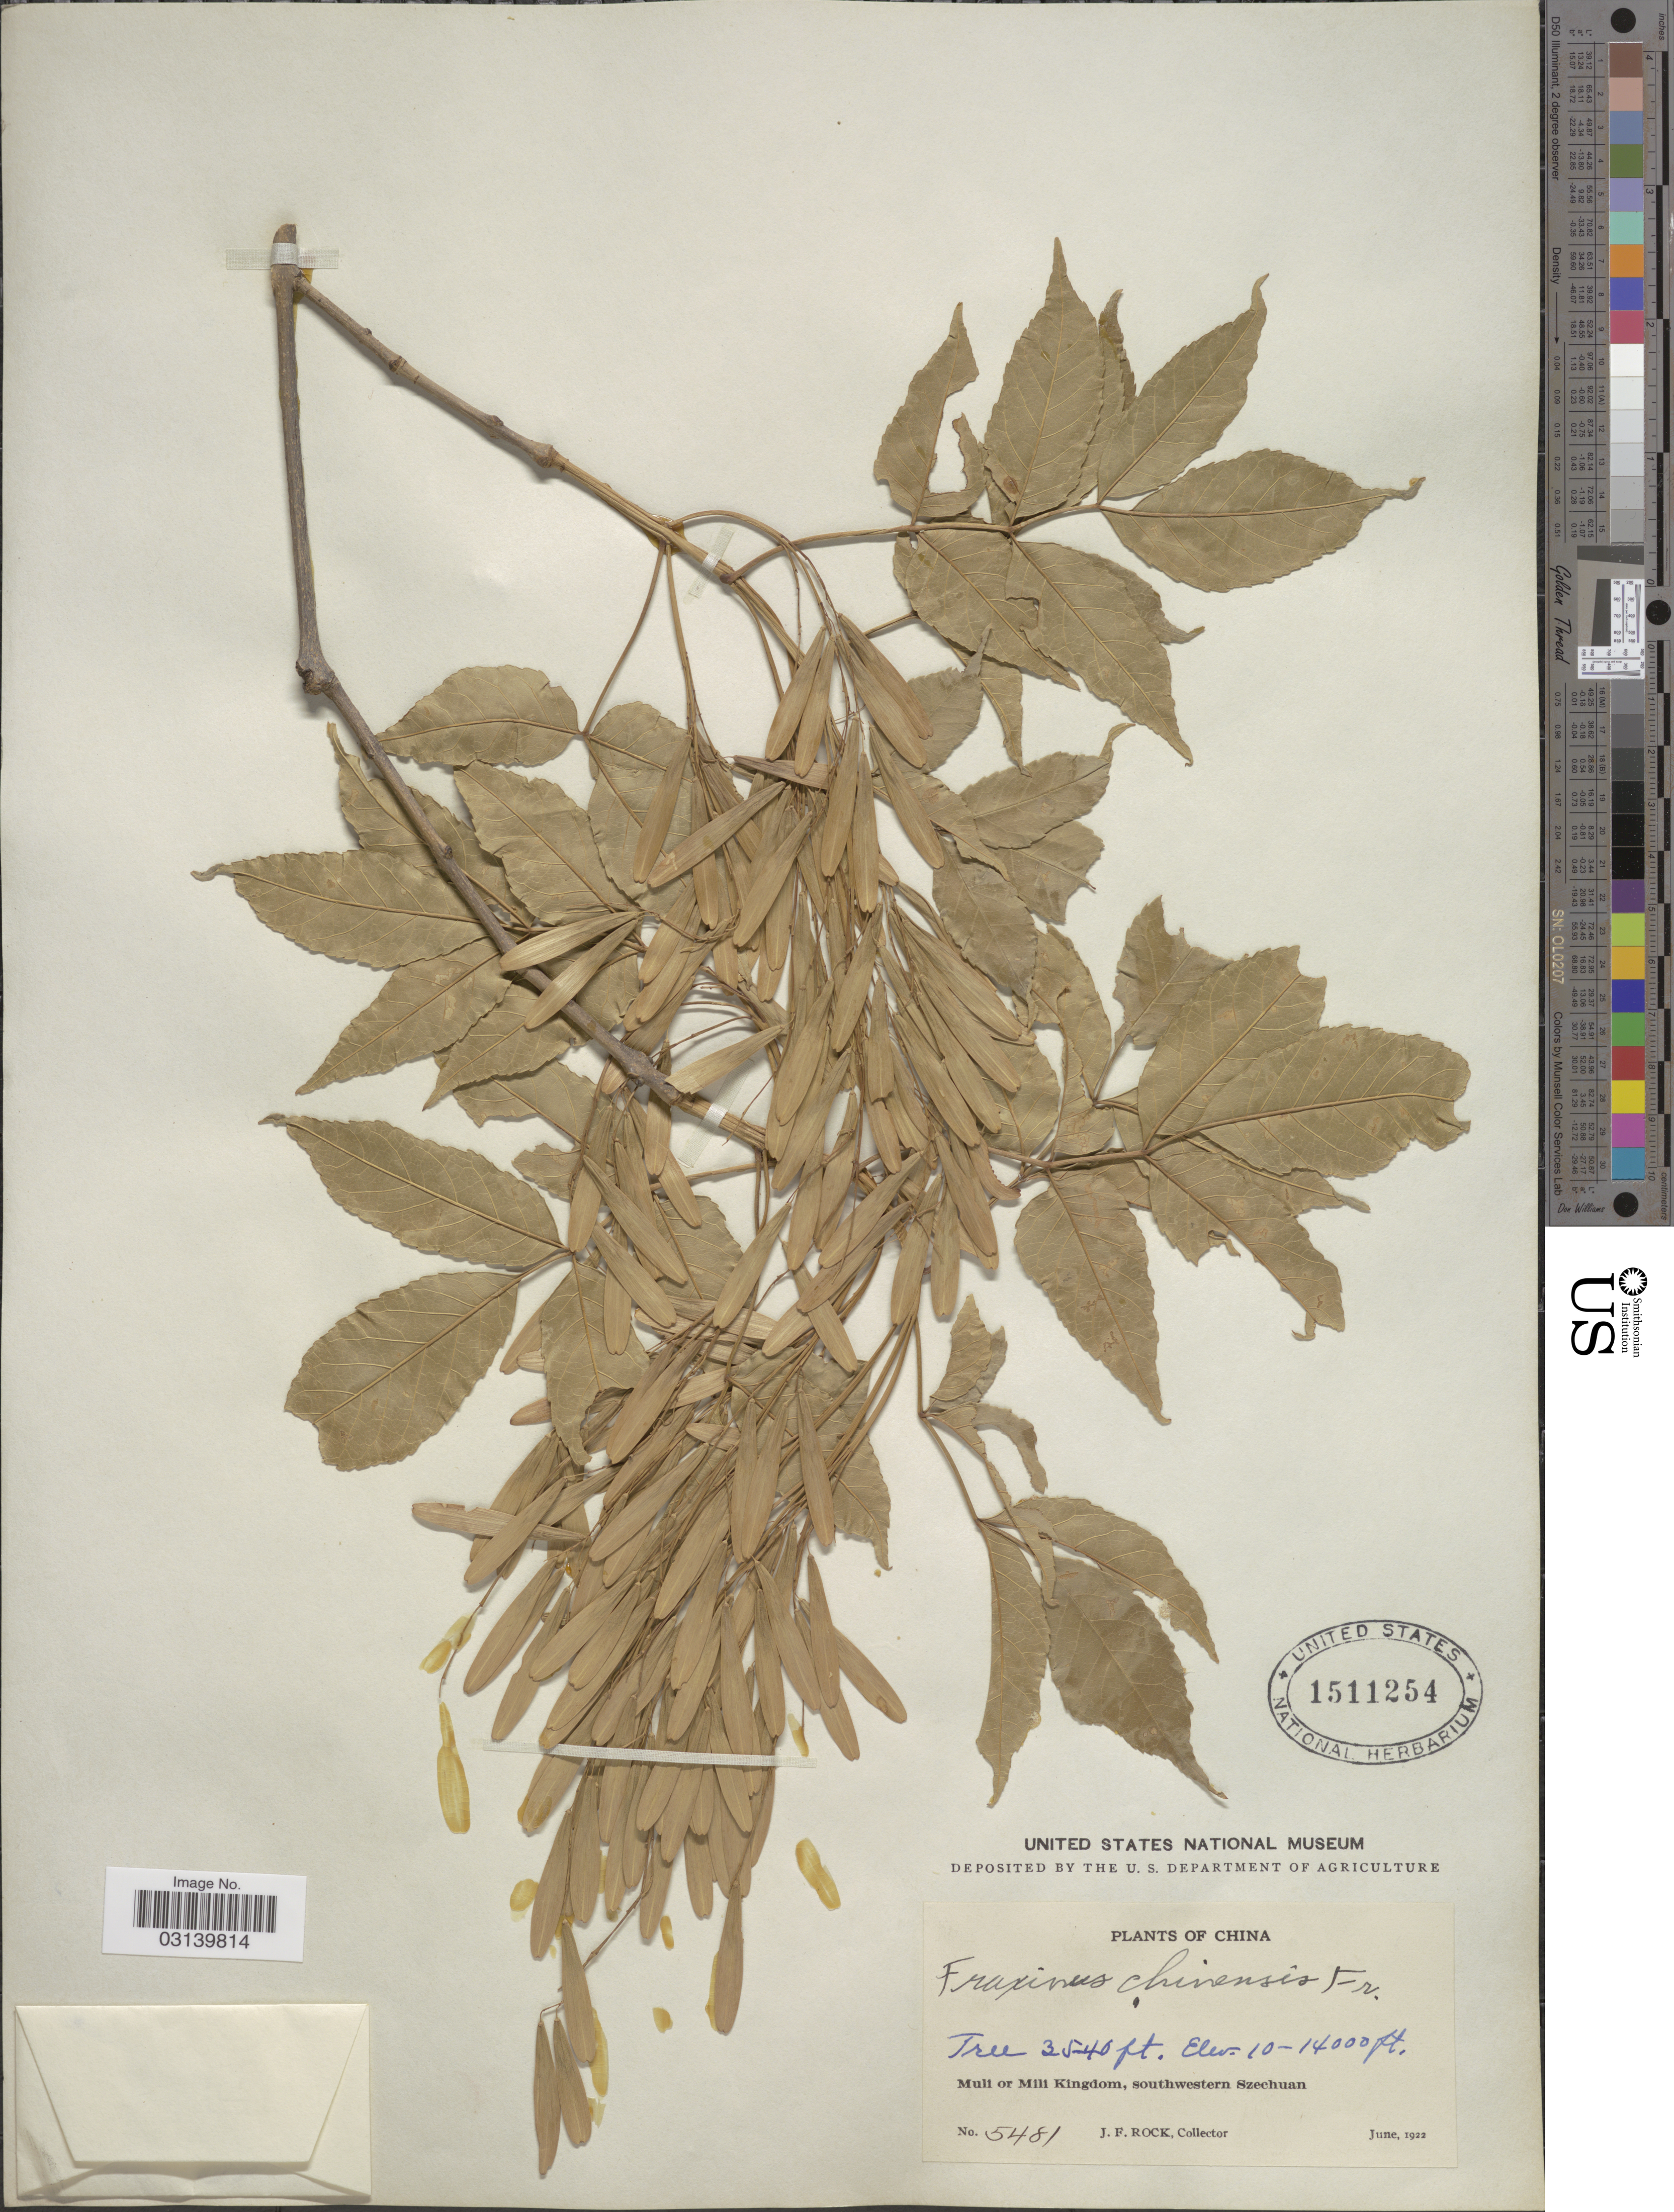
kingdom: Plantae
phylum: Tracheophyta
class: Magnoliopsida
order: Lamiales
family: Oleaceae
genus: Fraxinus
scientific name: Fraxinus chinensis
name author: Roxb.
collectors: J. Rock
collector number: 5481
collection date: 1922-06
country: China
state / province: Sichuan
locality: Muli or Mili Kingdom, southwestern Szechuan.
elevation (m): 3048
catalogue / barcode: US 1511254